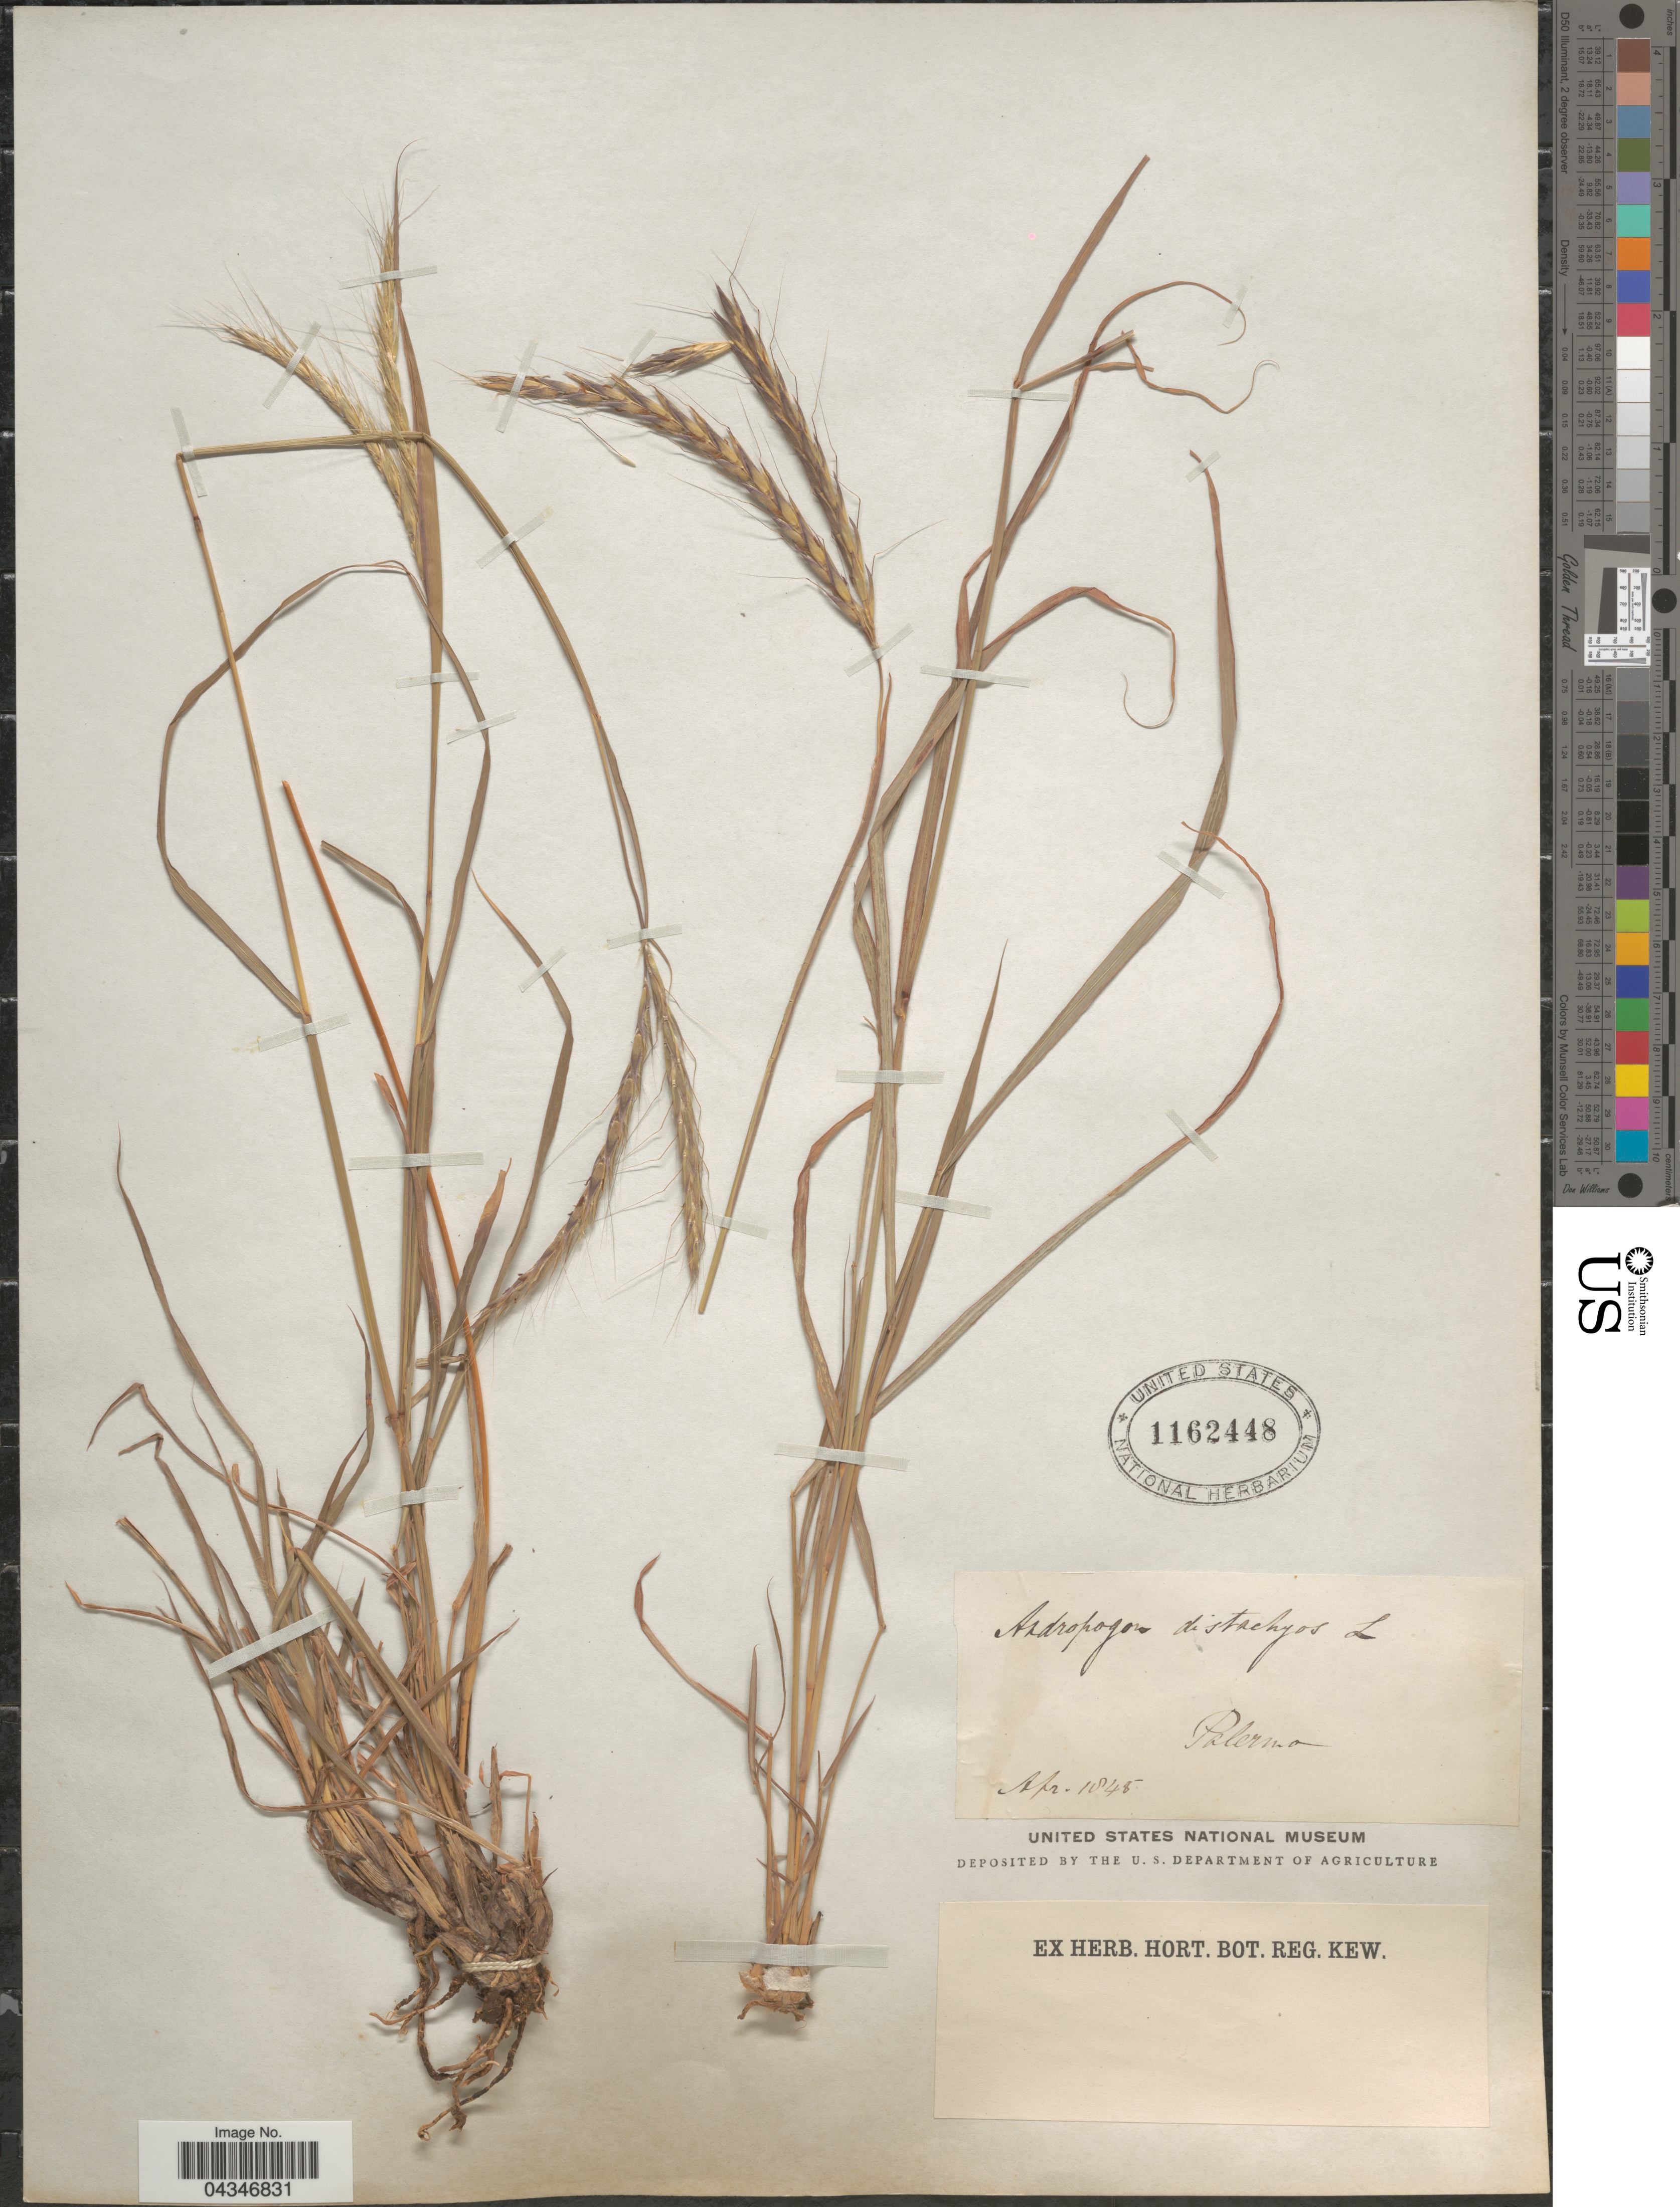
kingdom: Plantae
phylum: Tracheophyta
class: Liliopsida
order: Poales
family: Poaceae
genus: Andropogon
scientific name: Andropogon distachyos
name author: L.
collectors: ex herb. Hort. Reg. Kew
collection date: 1845-04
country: Italy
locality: Palermo.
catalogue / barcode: US 1162448